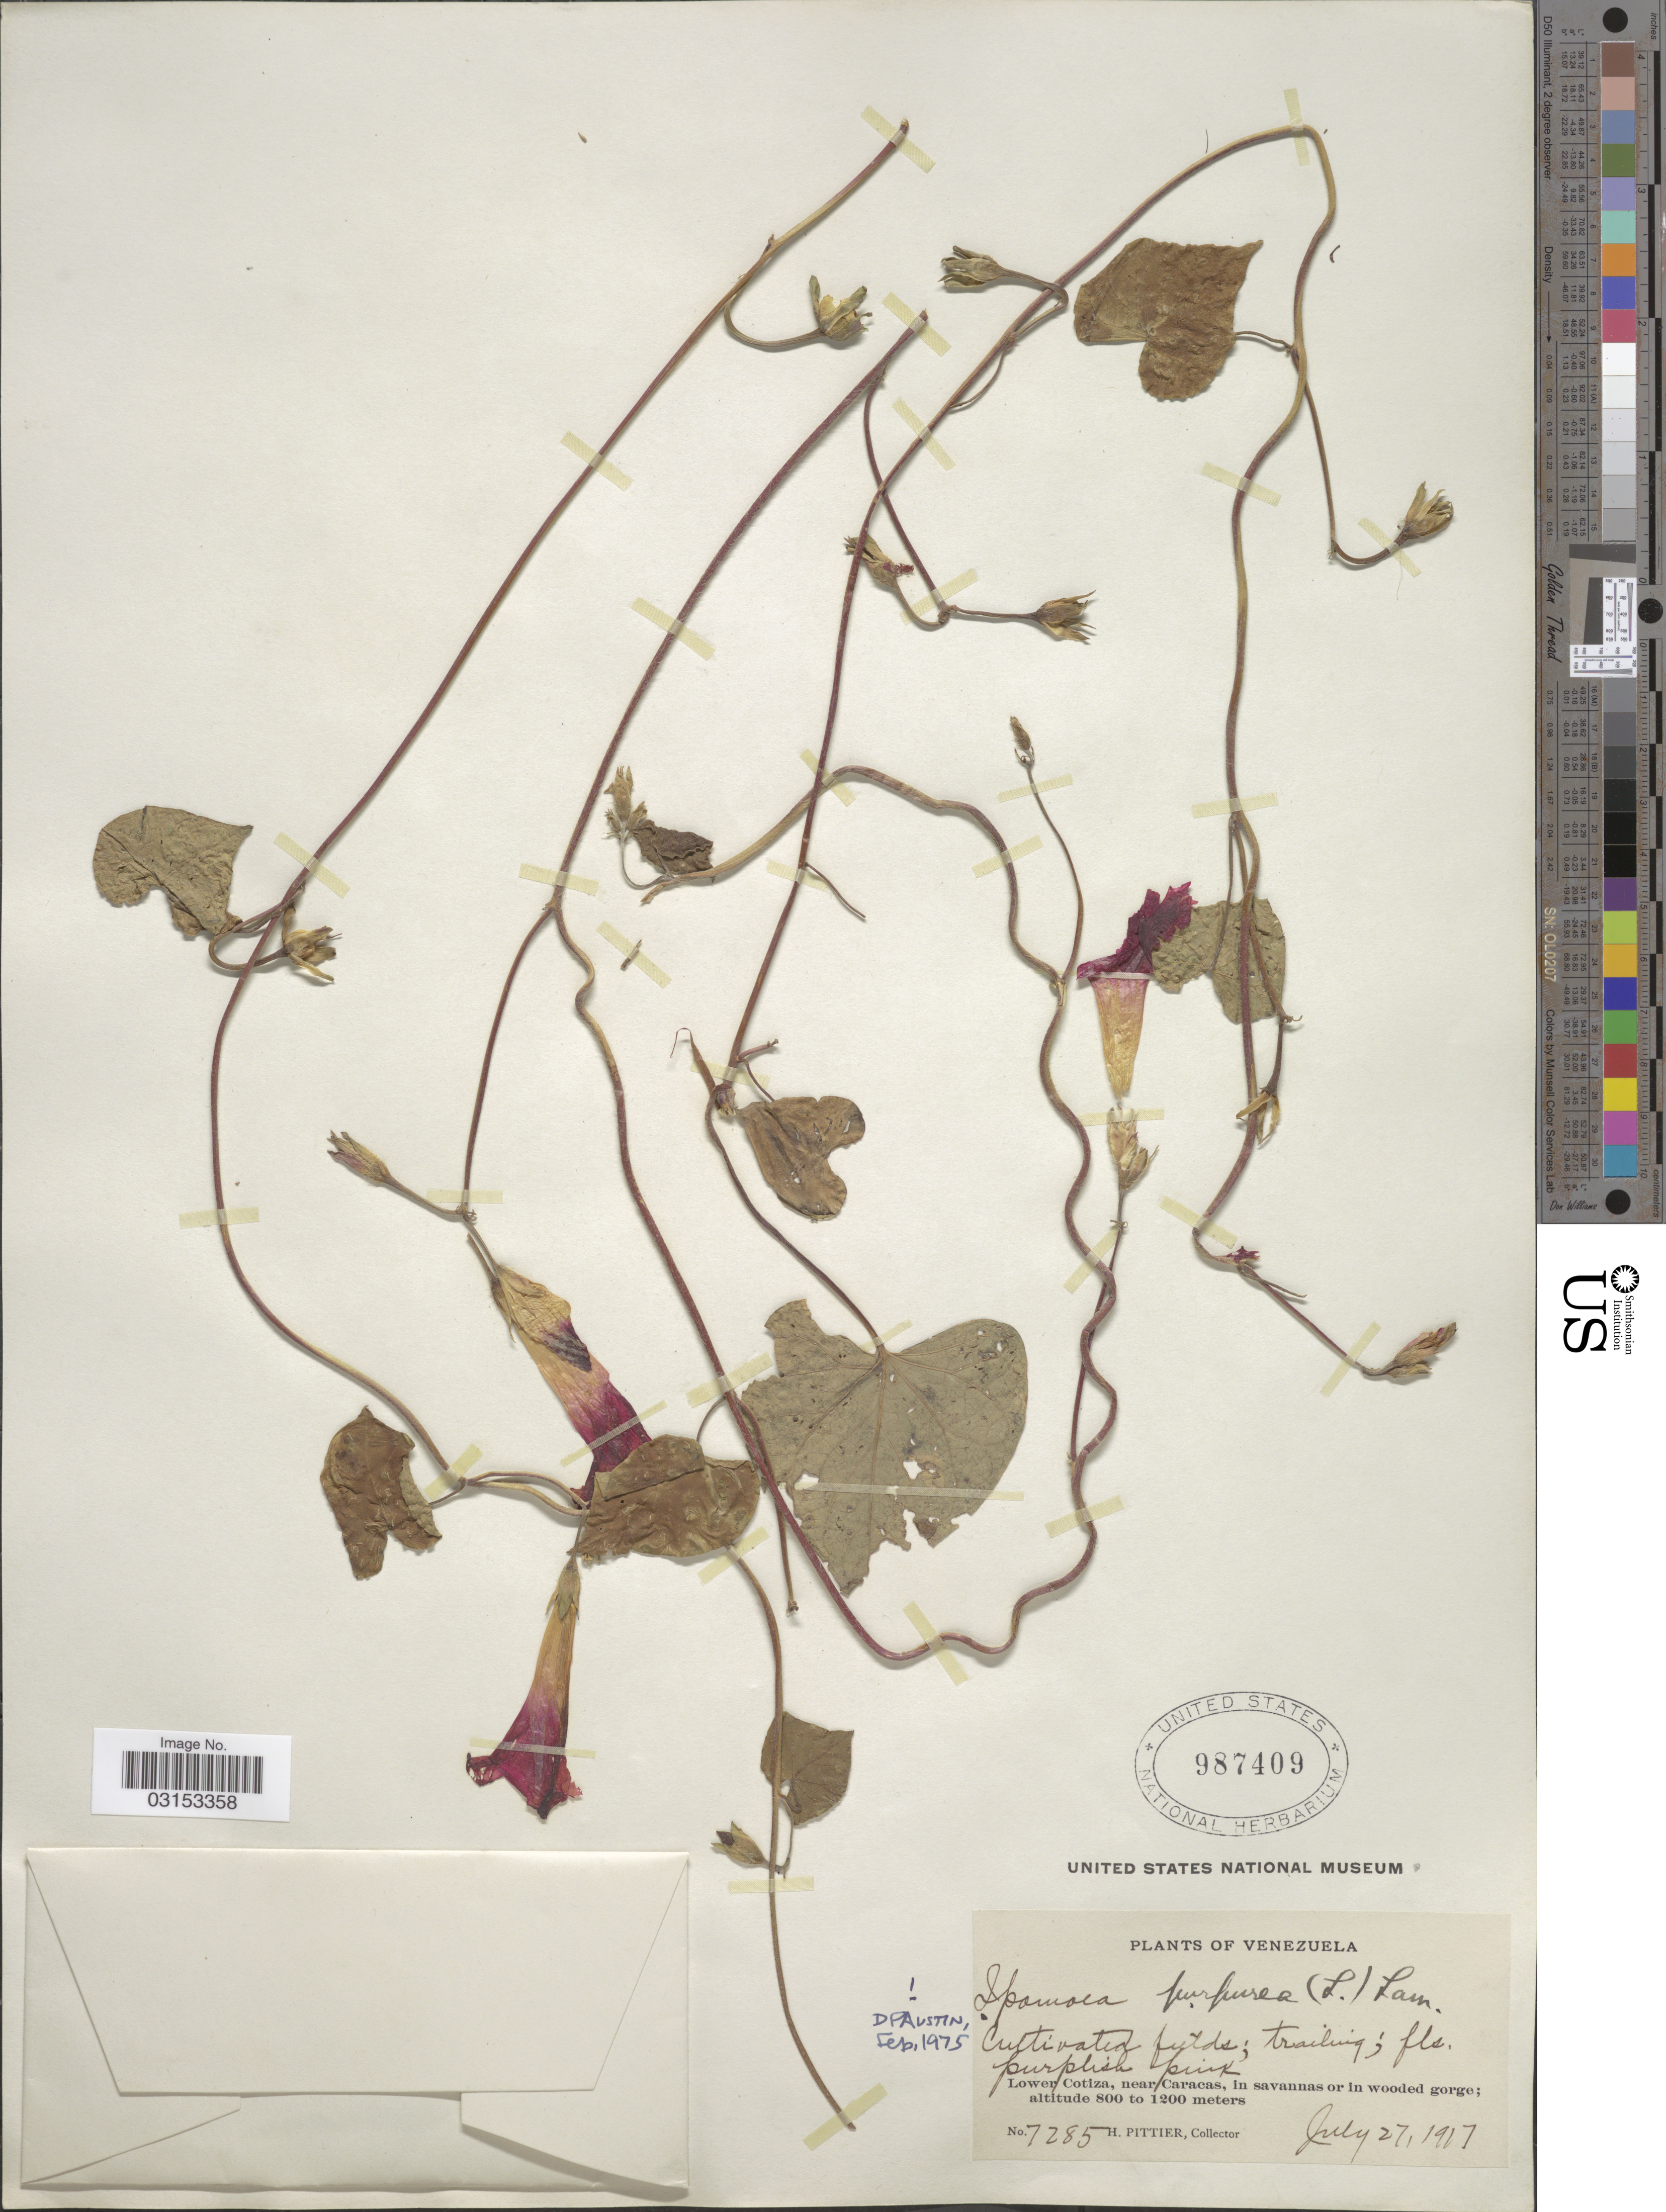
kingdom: Plantae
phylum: Tracheophyta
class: Magnoliopsida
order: Solanales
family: Convolvulaceae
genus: Ipomoea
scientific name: Ipomoea purpurea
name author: (L.) Roth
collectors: H. F. Pittier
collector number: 7285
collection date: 1917-07-27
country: Venezuela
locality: Lower Cotiza, near Caracas.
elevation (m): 800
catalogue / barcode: US 987409